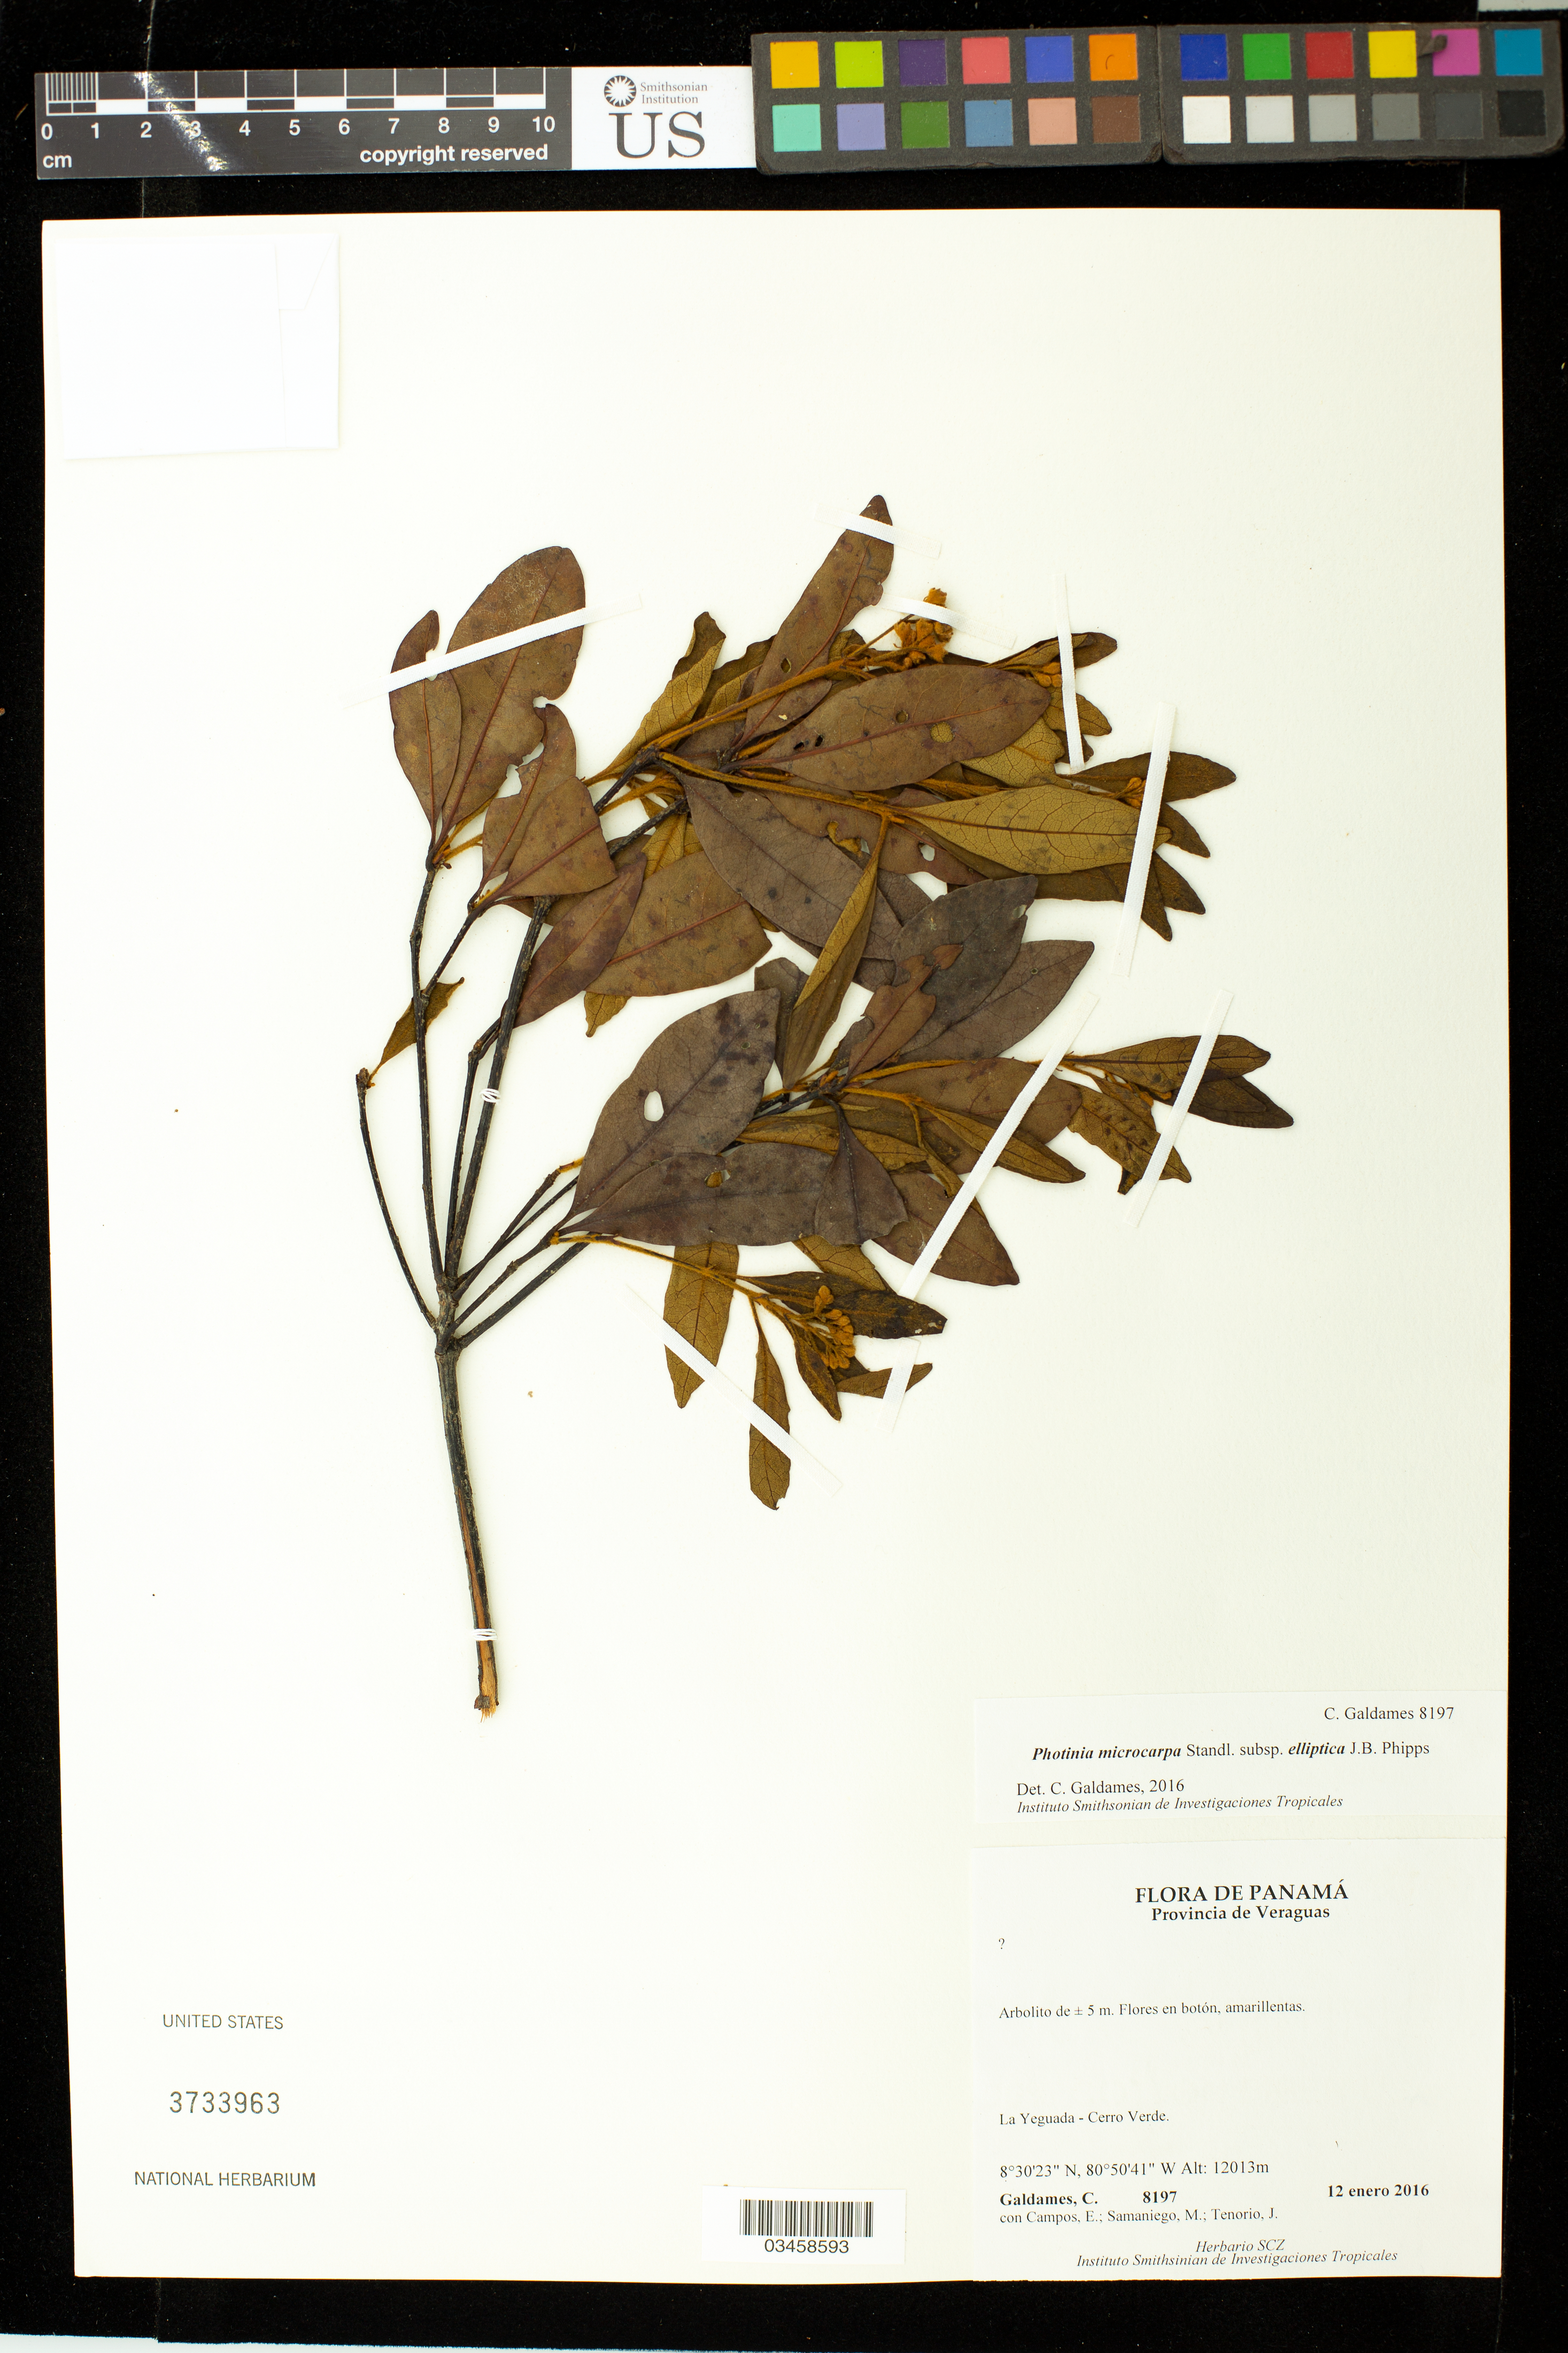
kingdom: Plantae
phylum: Tracheophyta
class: Magnoliopsida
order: Rosales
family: Rosaceae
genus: Phippsiomeles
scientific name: Phippsiomeles microcarpa subsp. elliptica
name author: (J.B. Phipps) B.B. Liu & J. Wen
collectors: C. Galdames, E. Campos, M. Samaniego & J. Tenorio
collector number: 8197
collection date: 2016-01-12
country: Panama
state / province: Veraguas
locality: La Yeguada - Cerro Verde.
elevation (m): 12013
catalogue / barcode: US 3733963